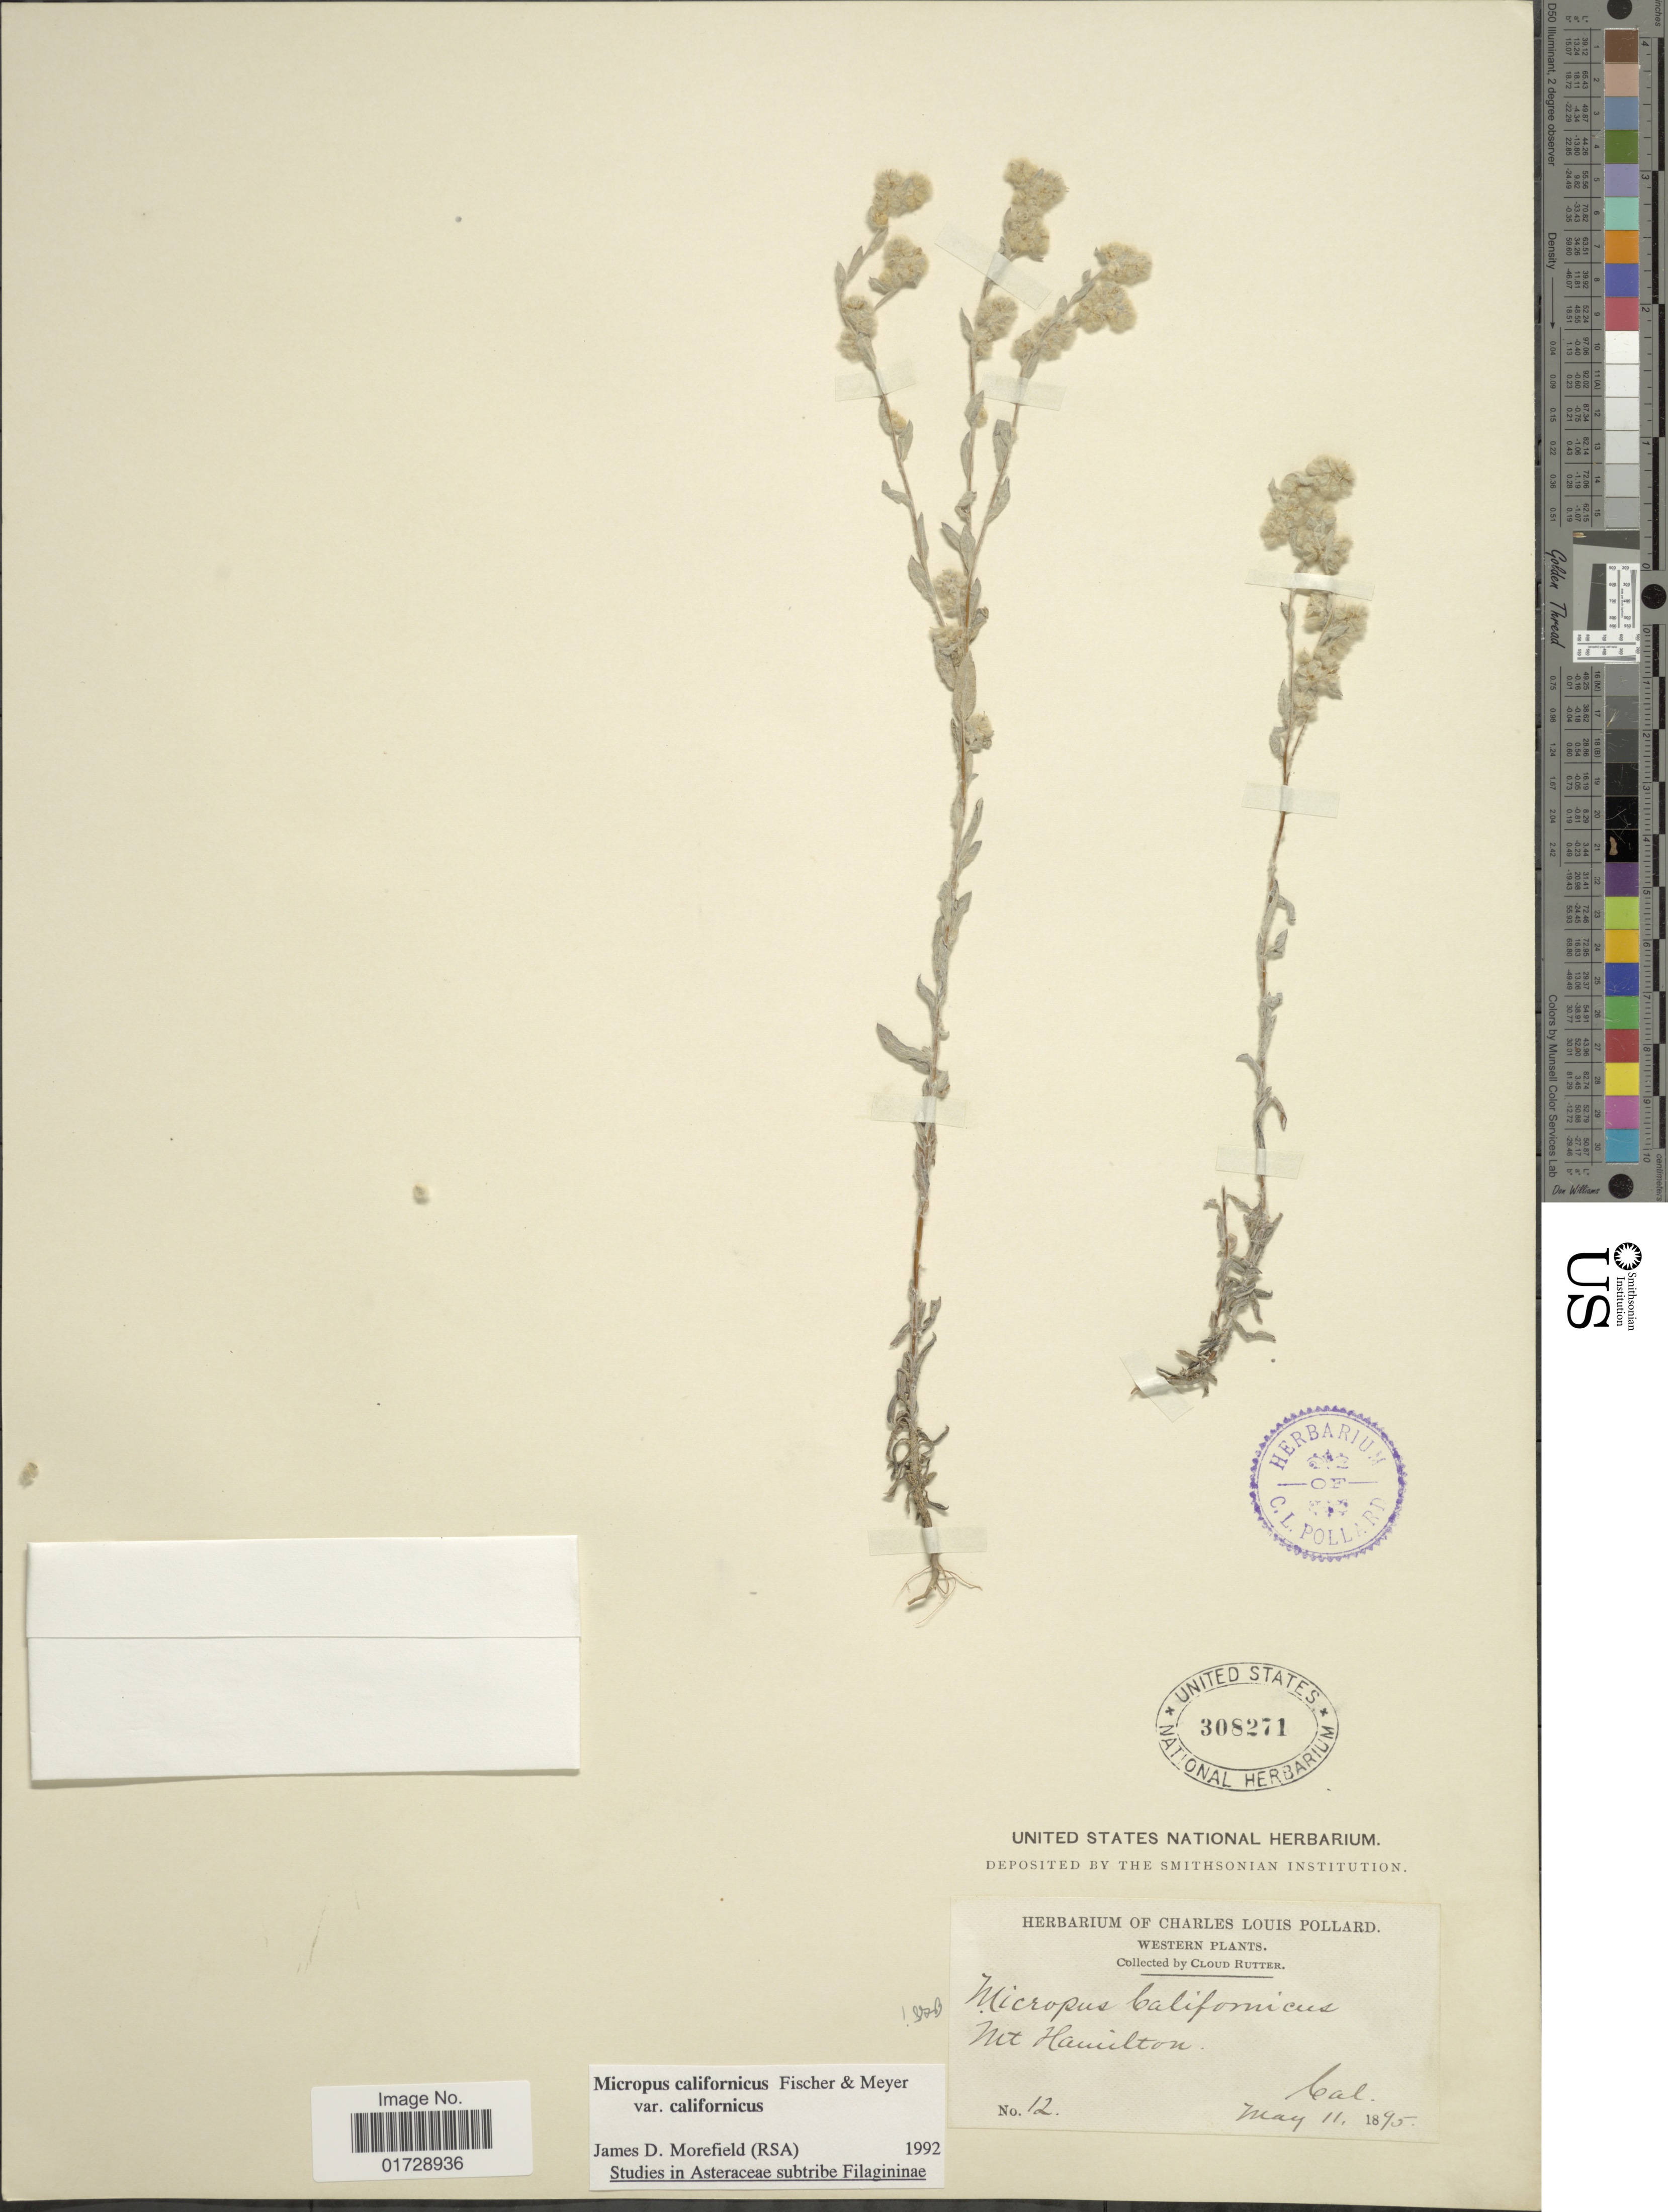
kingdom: Plantae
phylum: Tracheophyta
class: Magnoliopsida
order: Asterales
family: Asteraceae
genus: Micropus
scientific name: Micropus californicus var. californicus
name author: Fisch. & C.A. Mey.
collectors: C. Rutter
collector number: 12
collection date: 1895-05-11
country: United States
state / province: California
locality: Mt. Hamilton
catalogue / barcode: US 308271